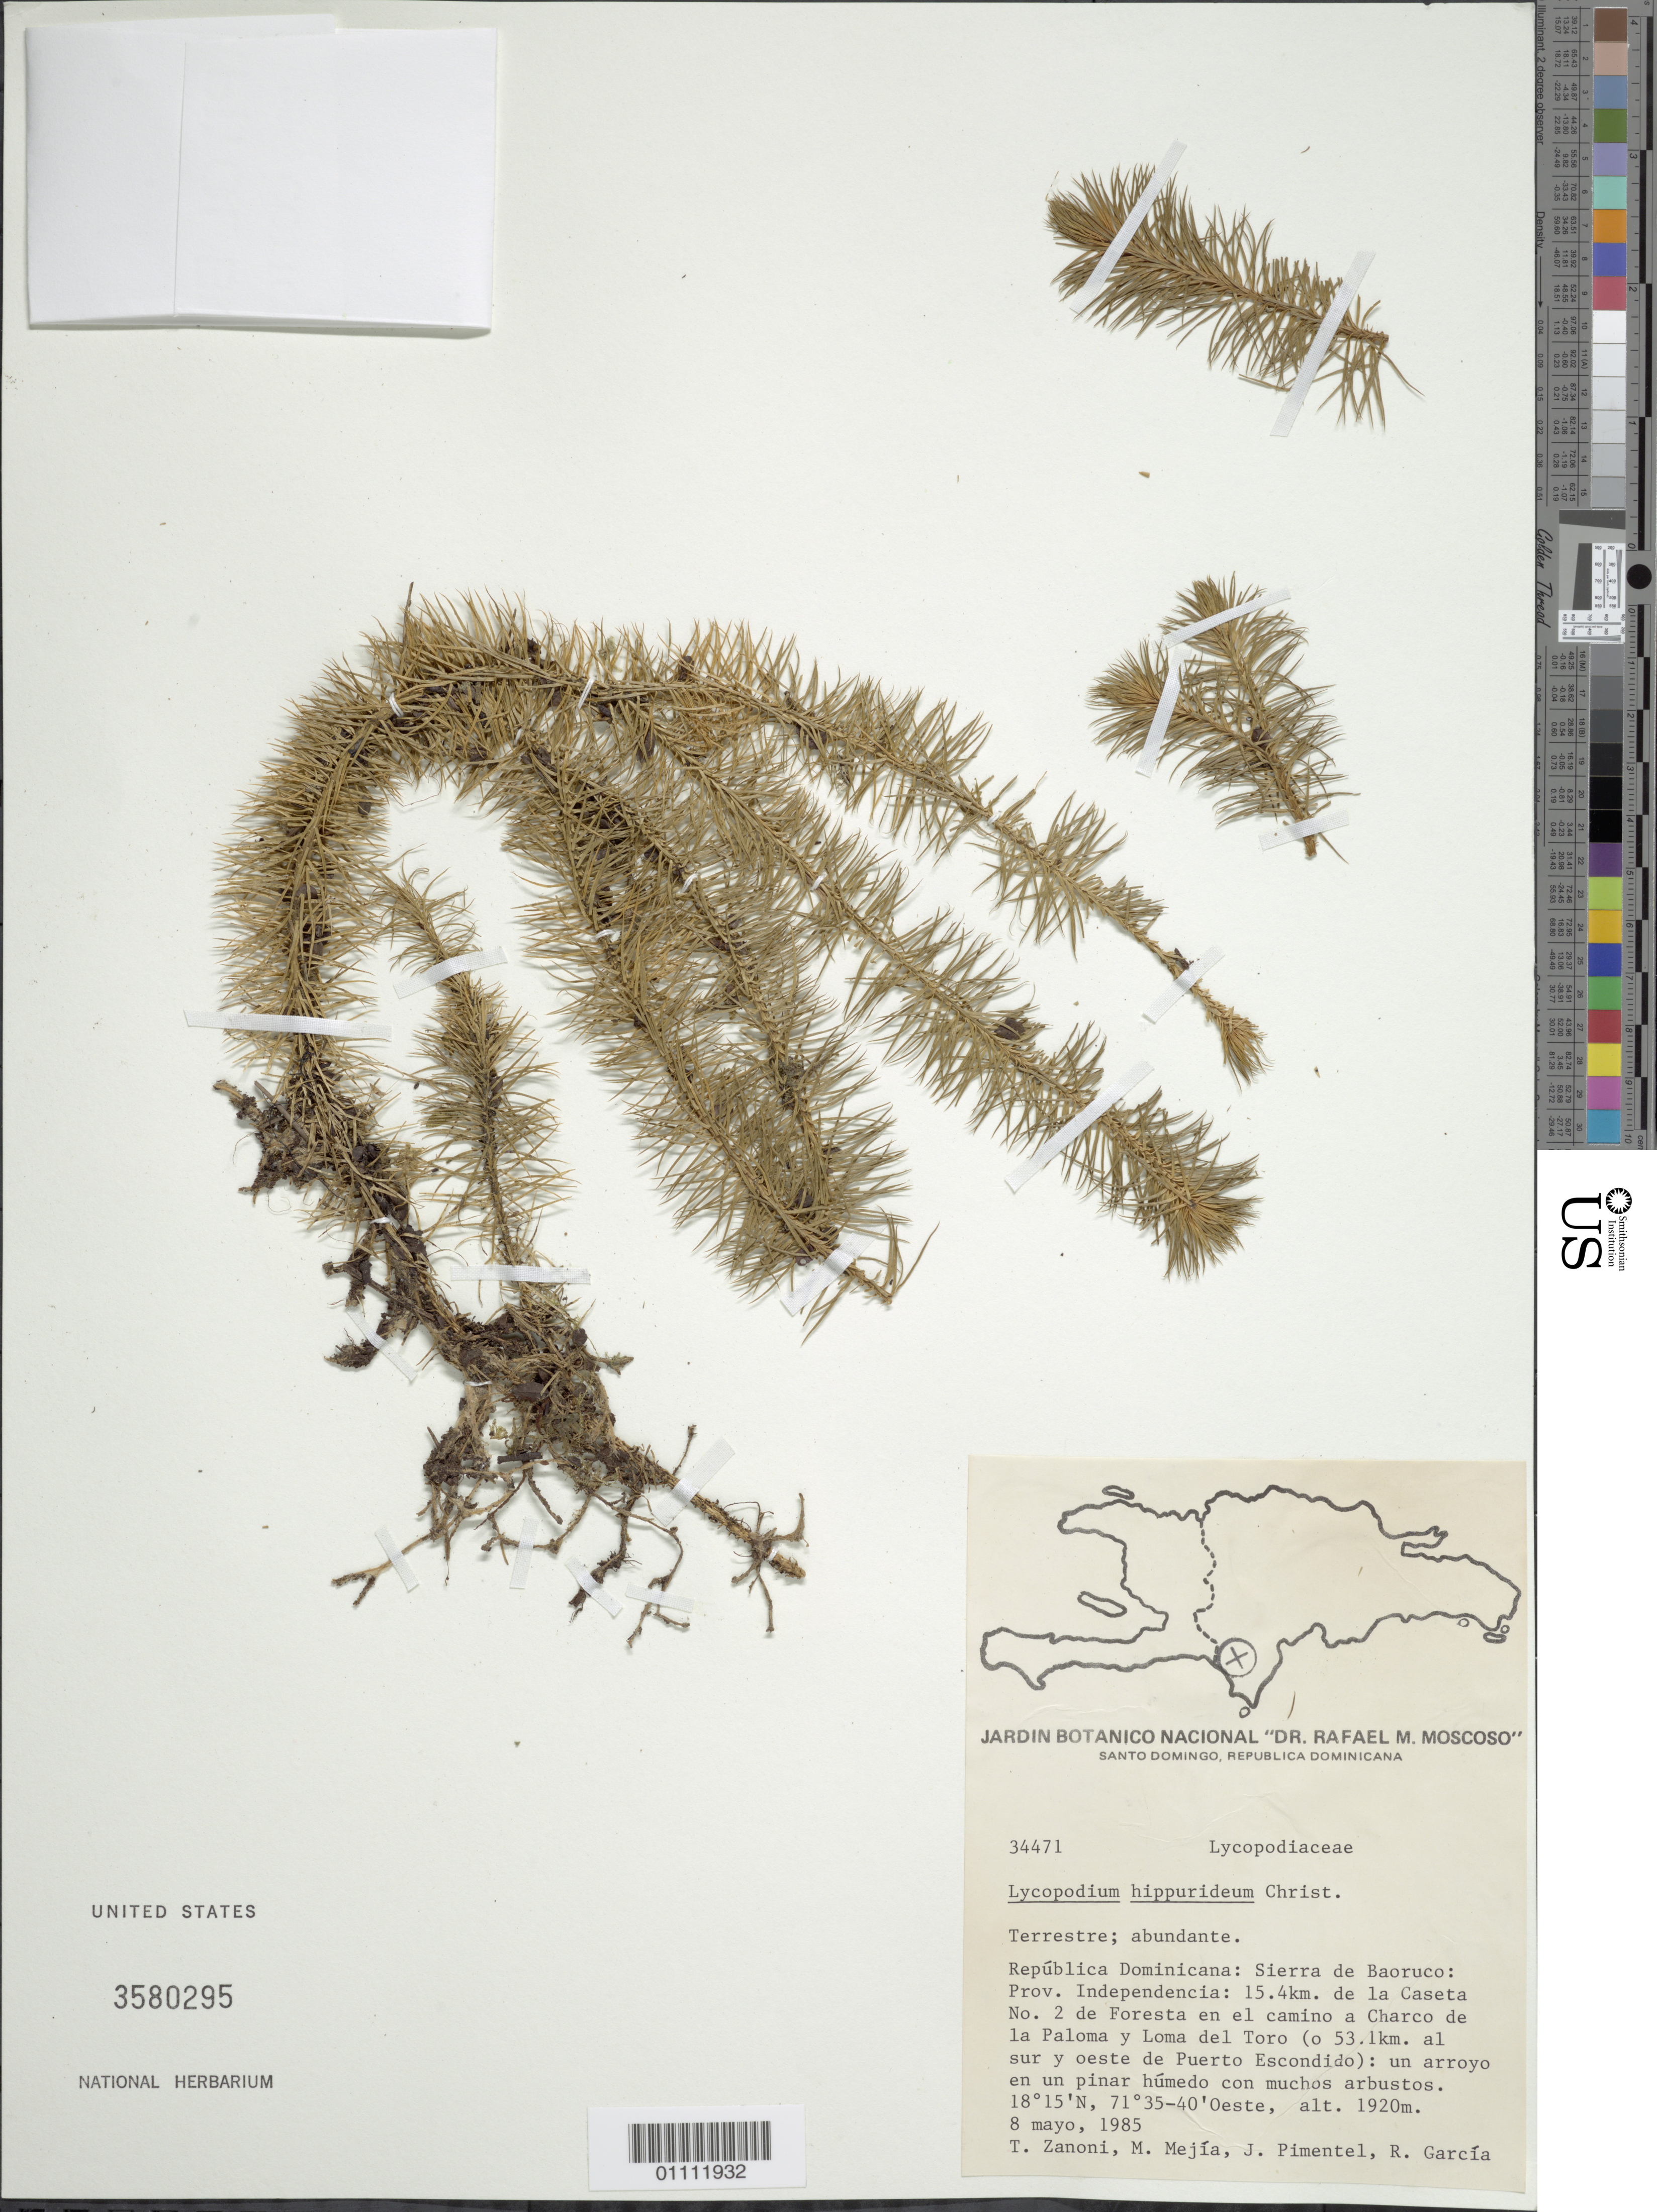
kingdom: Plantae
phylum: Tracheophyta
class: Lycopodiopsida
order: Lycopodiales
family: Lycopodiaceae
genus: Phlegmariurus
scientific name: Phlegmariurus hippurideus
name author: (Christ) B. Øllg.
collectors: T. A. Zanoni, M. Mejia, J. Pimentel & R. G. García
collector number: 34471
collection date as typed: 08 May 1985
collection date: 1985-05-08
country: Dominican Republic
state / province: Independencia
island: Hispaniola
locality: Sierra de Baoruco, 15.4 km de la Caseta no. 2 de Foresta en el camino a Charco de la Paloma y Loma del Toro (o 53.1 km al sur y oeste de Puerto Escondido)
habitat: En un pinar húmedo con muchos arbustos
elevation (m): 1920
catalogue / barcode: US 3580295